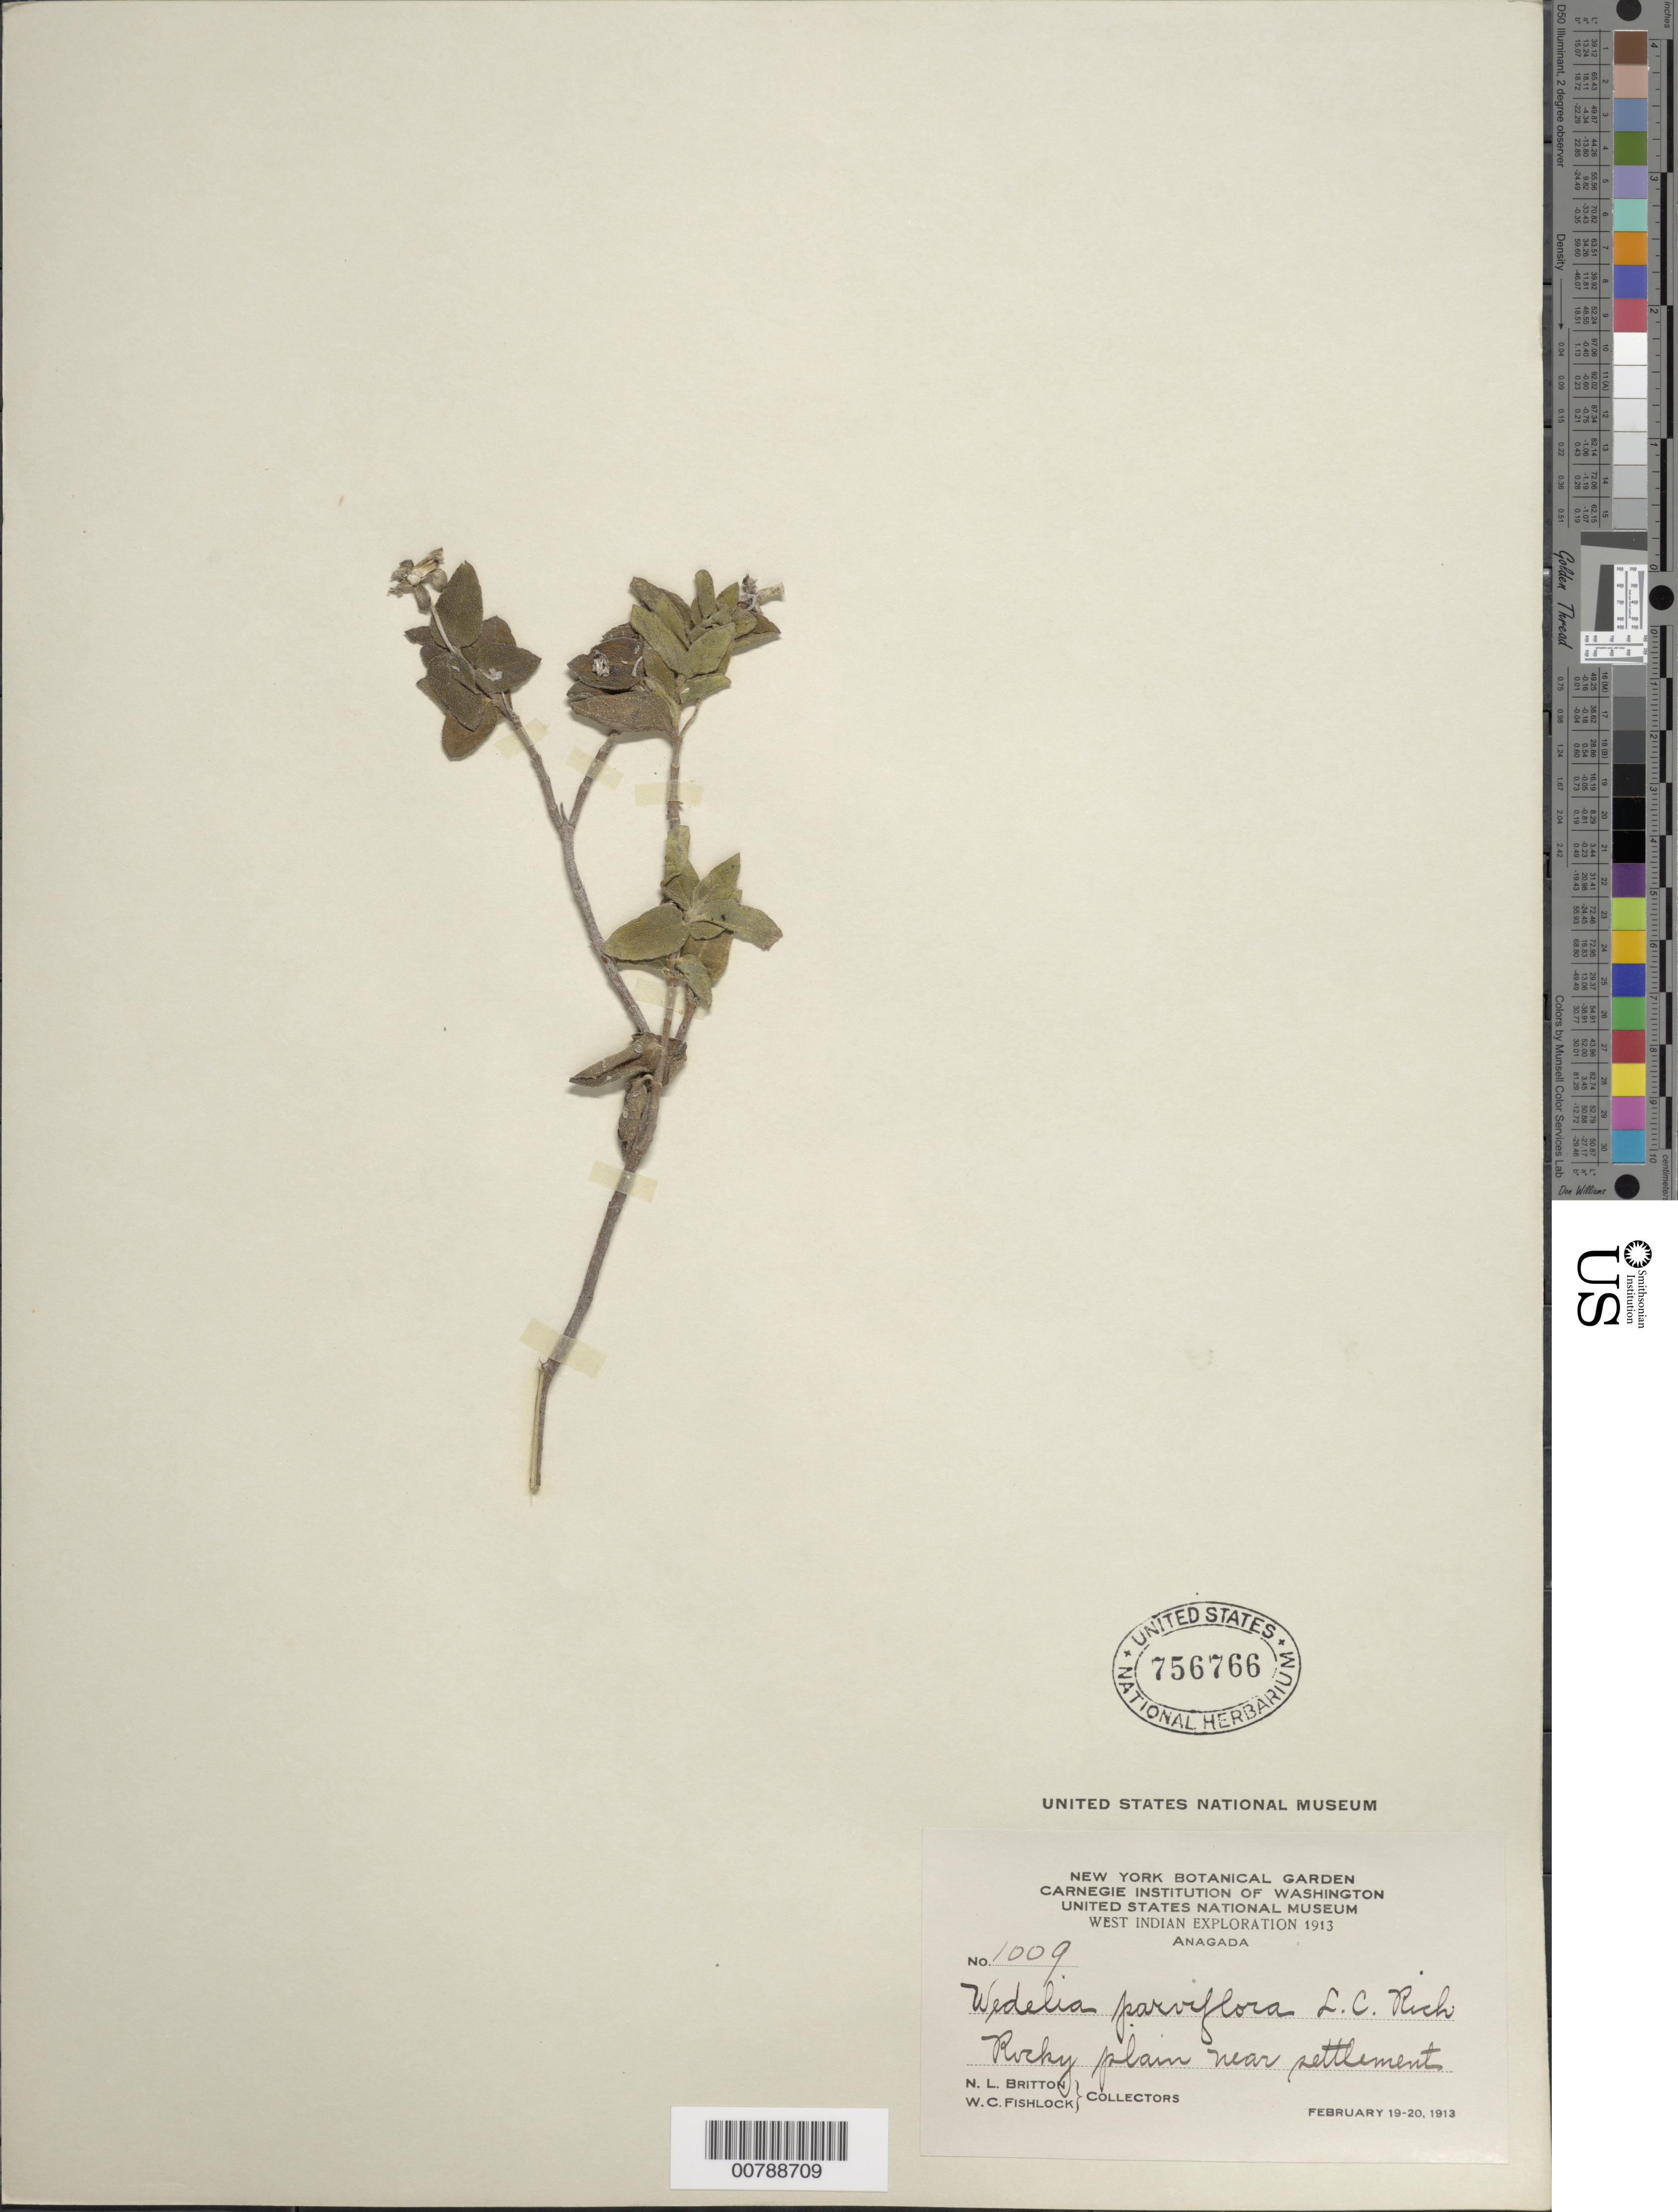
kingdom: Plantae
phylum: Tracheophyta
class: Magnoliopsida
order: Asterales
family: Asteraceae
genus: Wedelia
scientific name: Wedelia calycina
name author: Rich.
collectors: N. Britton & W. Fishlock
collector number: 1009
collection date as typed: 19 Feb 1913 to 20 Feb 1913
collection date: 1913-02-19/1913-02-20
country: British Virgin Islands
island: Anegada I.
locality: Rocky plain near settlement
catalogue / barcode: US 756766